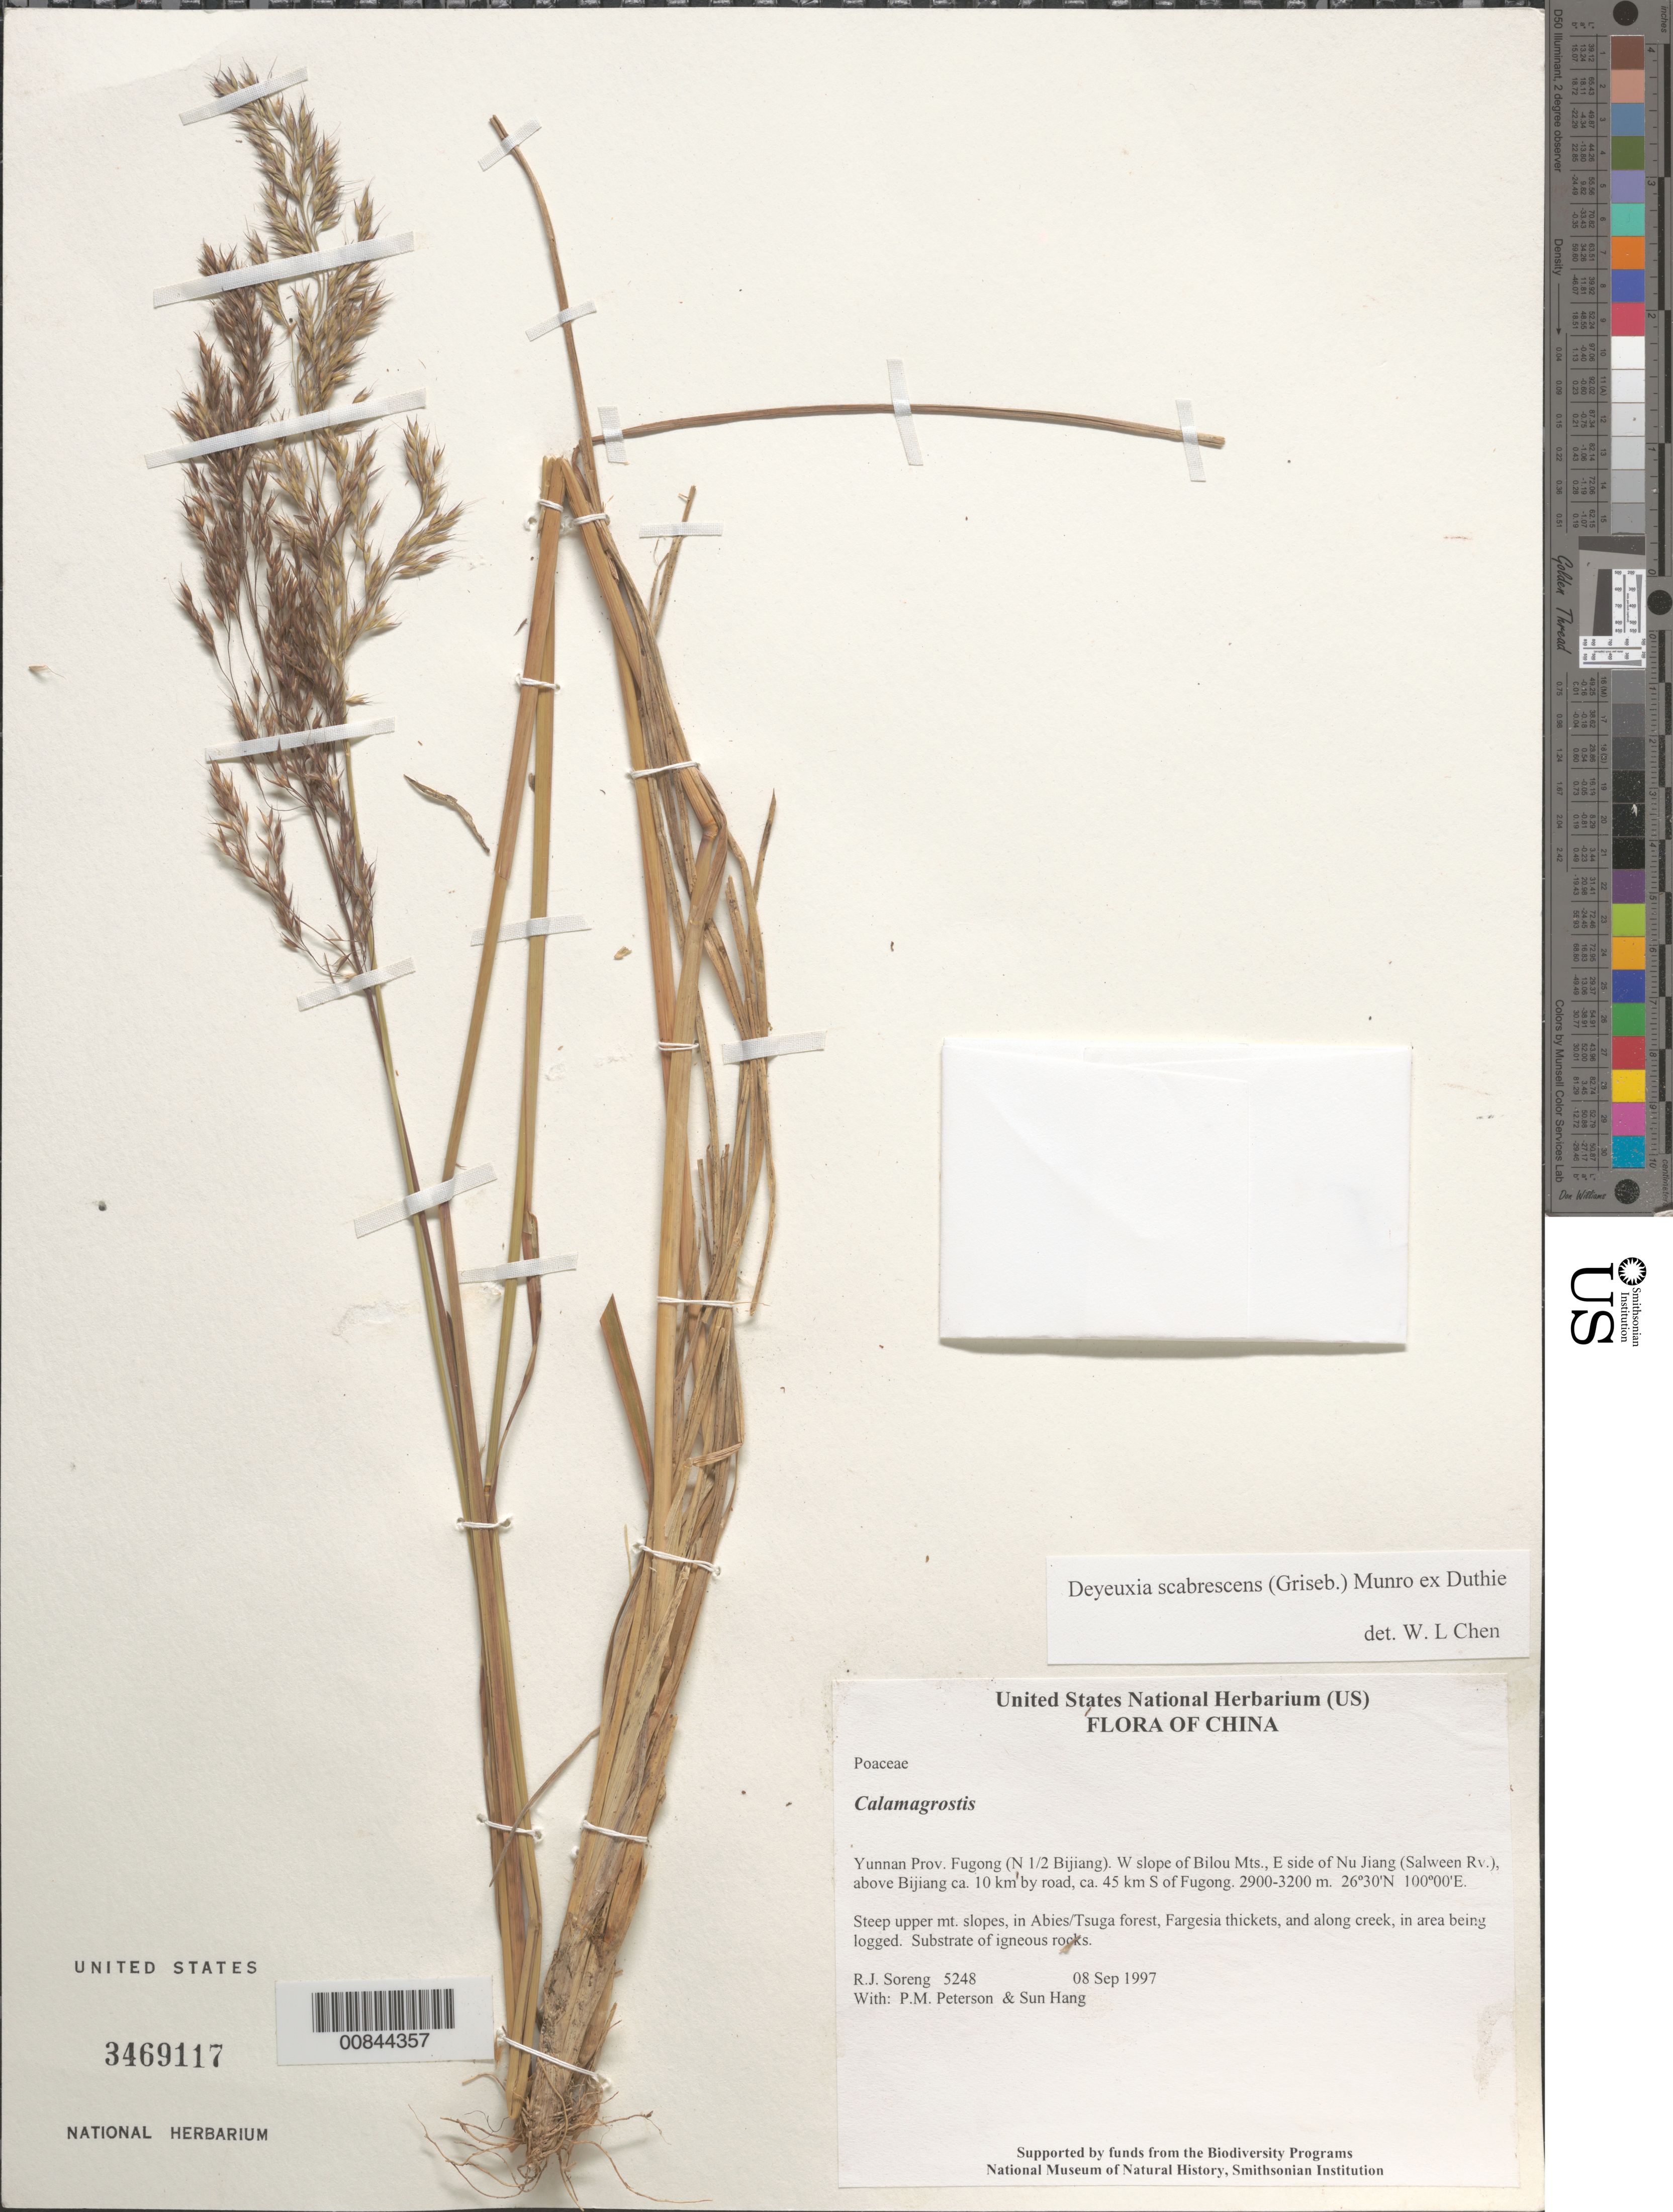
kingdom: Plantae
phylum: Tracheophyta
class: Liliopsida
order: Poales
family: Poaceae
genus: Deyeuxia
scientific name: Deyeuxia scabrescens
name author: (Griseb.) Munro ex Duthie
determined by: Chen, W. L.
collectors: R. J. Soreng, P. M. Peterson & Sun Hang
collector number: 5248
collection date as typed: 08 Sep 1997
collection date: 1997-09-08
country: China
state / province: Yunnan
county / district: Fugong (N 1/2 Bijiang)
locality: W slope of Bilou Mts., E side of Nu Jiang (Salween Rv.), above Bijiang ca. 10 km by road, ca. 45 km S of Fugong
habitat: Steep upper mt. slopes, in Abies/Tsuga forest, Fargesia thickets, and along creek, in area being logged. Substrate of igneou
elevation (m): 2900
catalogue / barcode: US 3469117